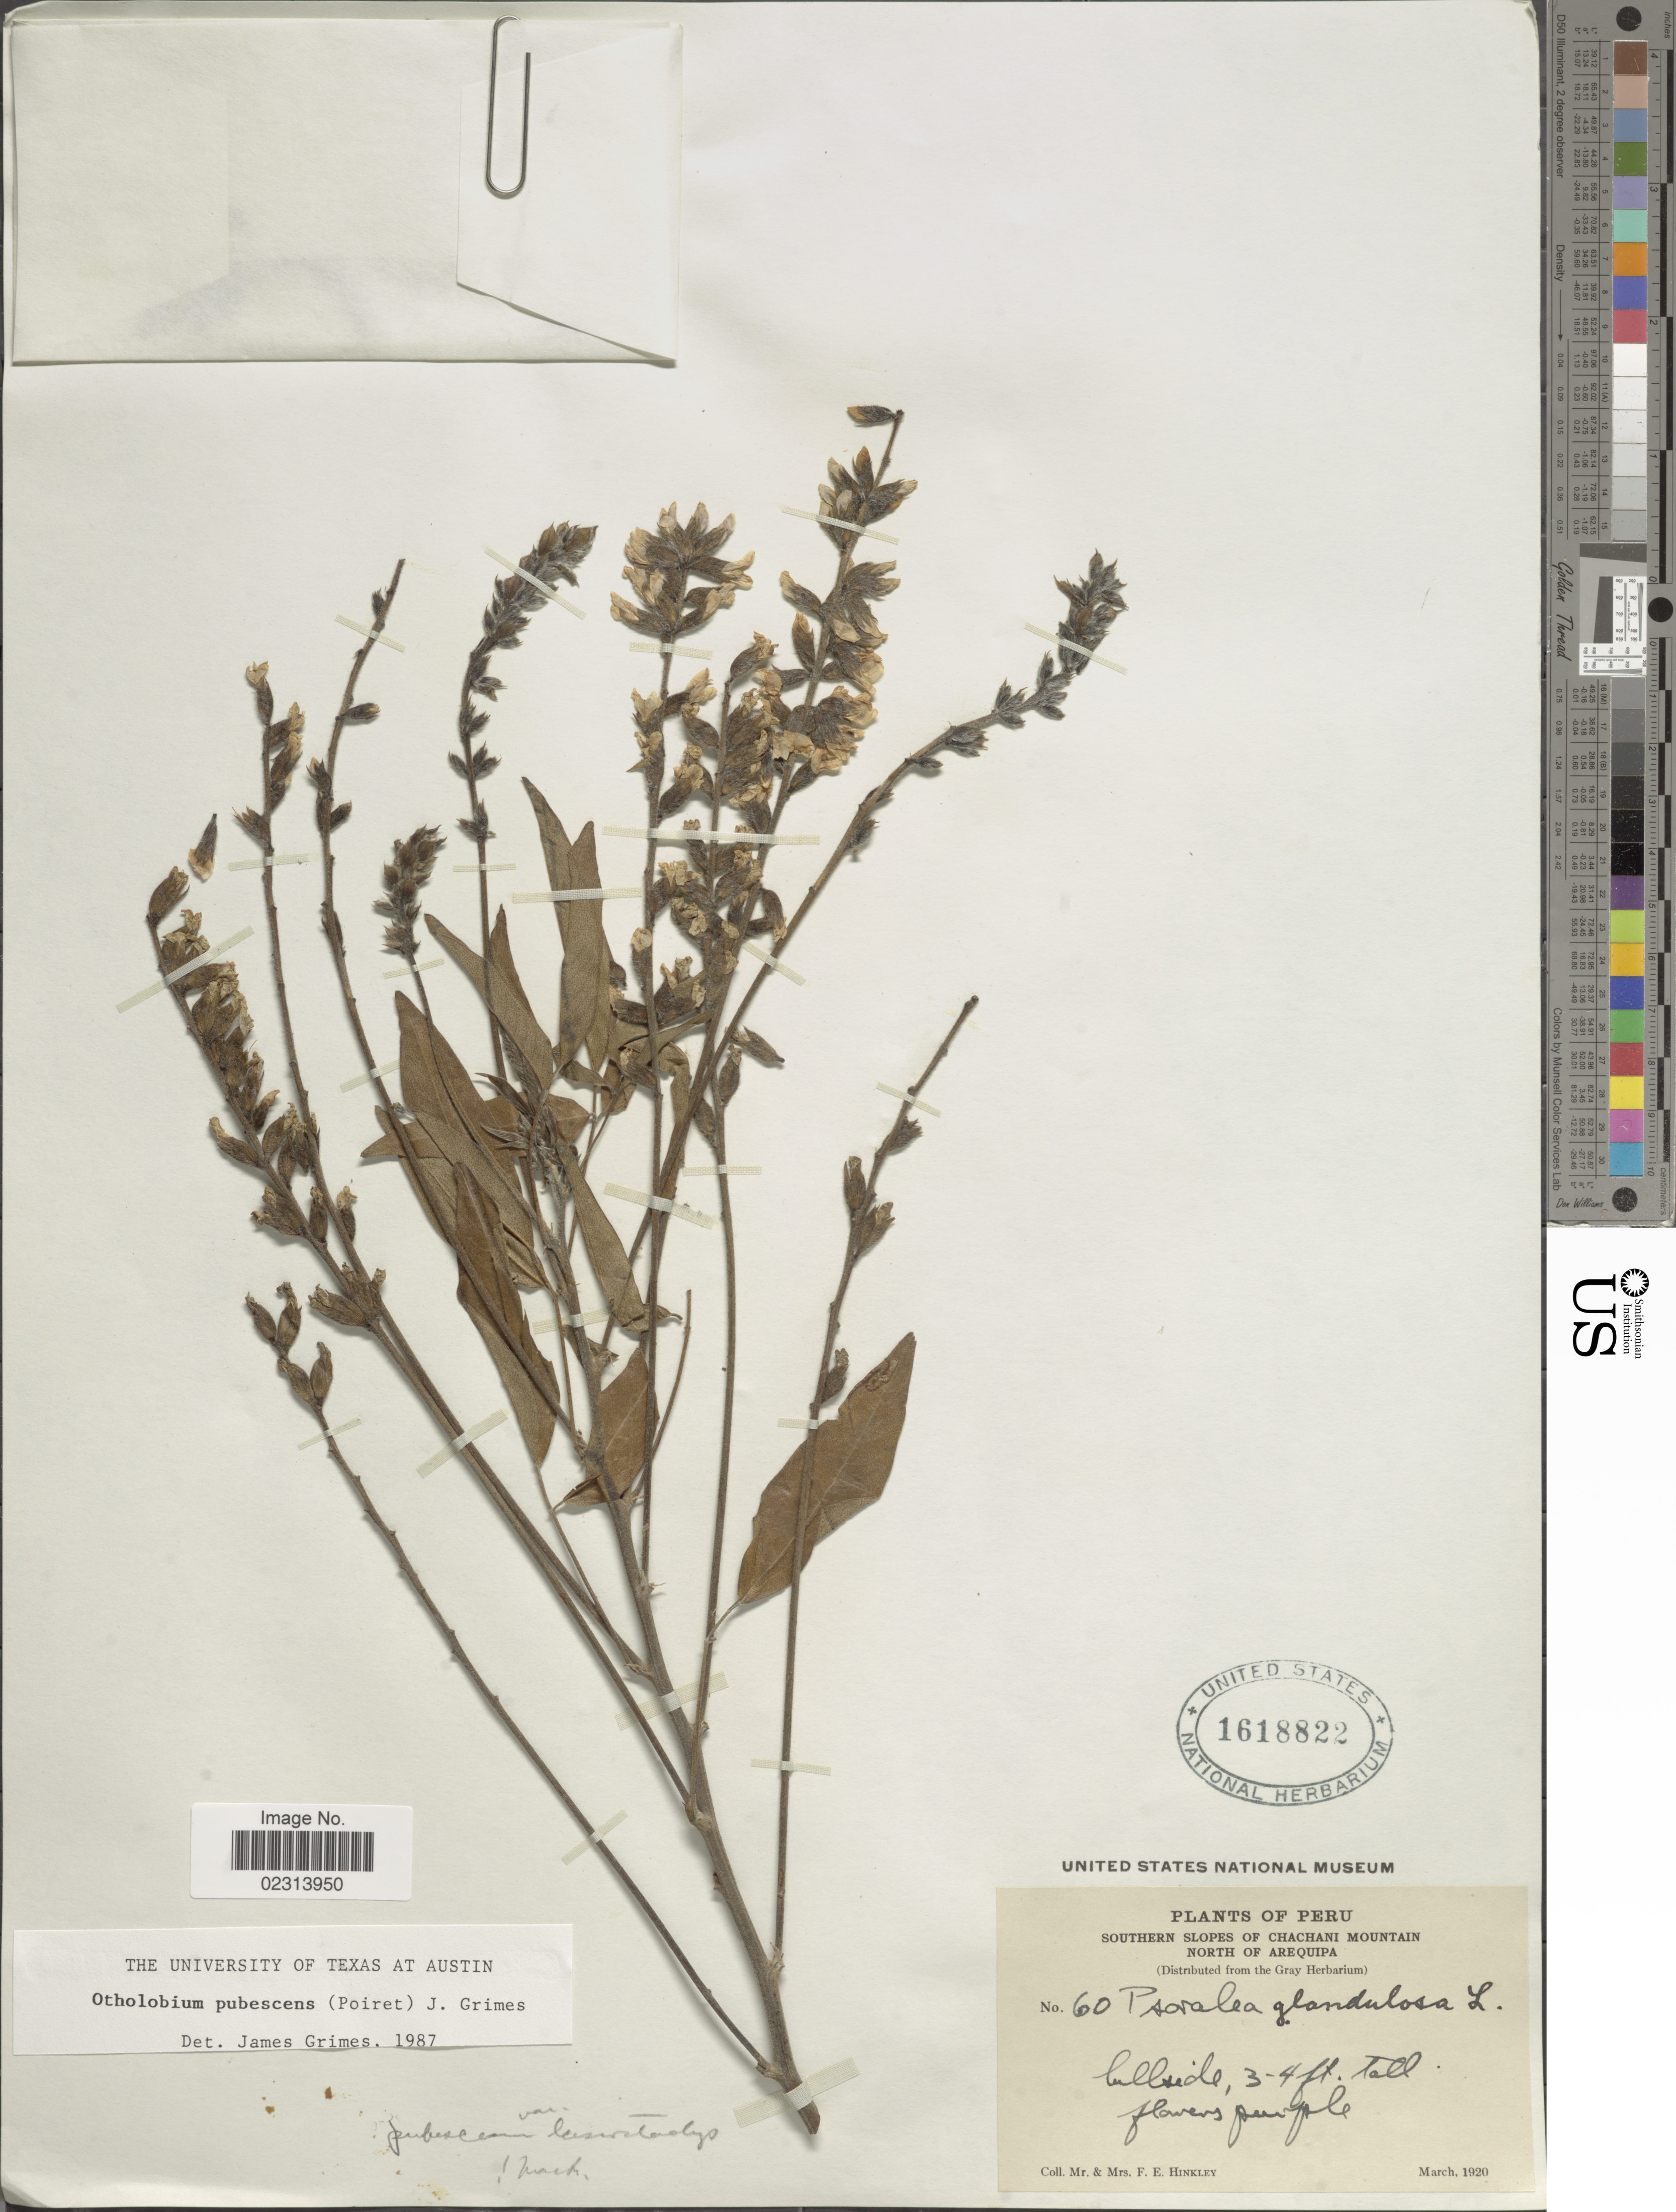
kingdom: Plantae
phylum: Tracheophyta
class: Magnoliopsida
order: Fabales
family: Fabaceae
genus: Otholobium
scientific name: Otholobium pubescens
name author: (Poir.) J.W. Grimes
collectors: F. Hinkley & F. Hinkley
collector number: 60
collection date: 1920-03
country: Peru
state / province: Arequipa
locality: Southern slopes of Chachani Mountain, North of Arequipa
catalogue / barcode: US 1618822